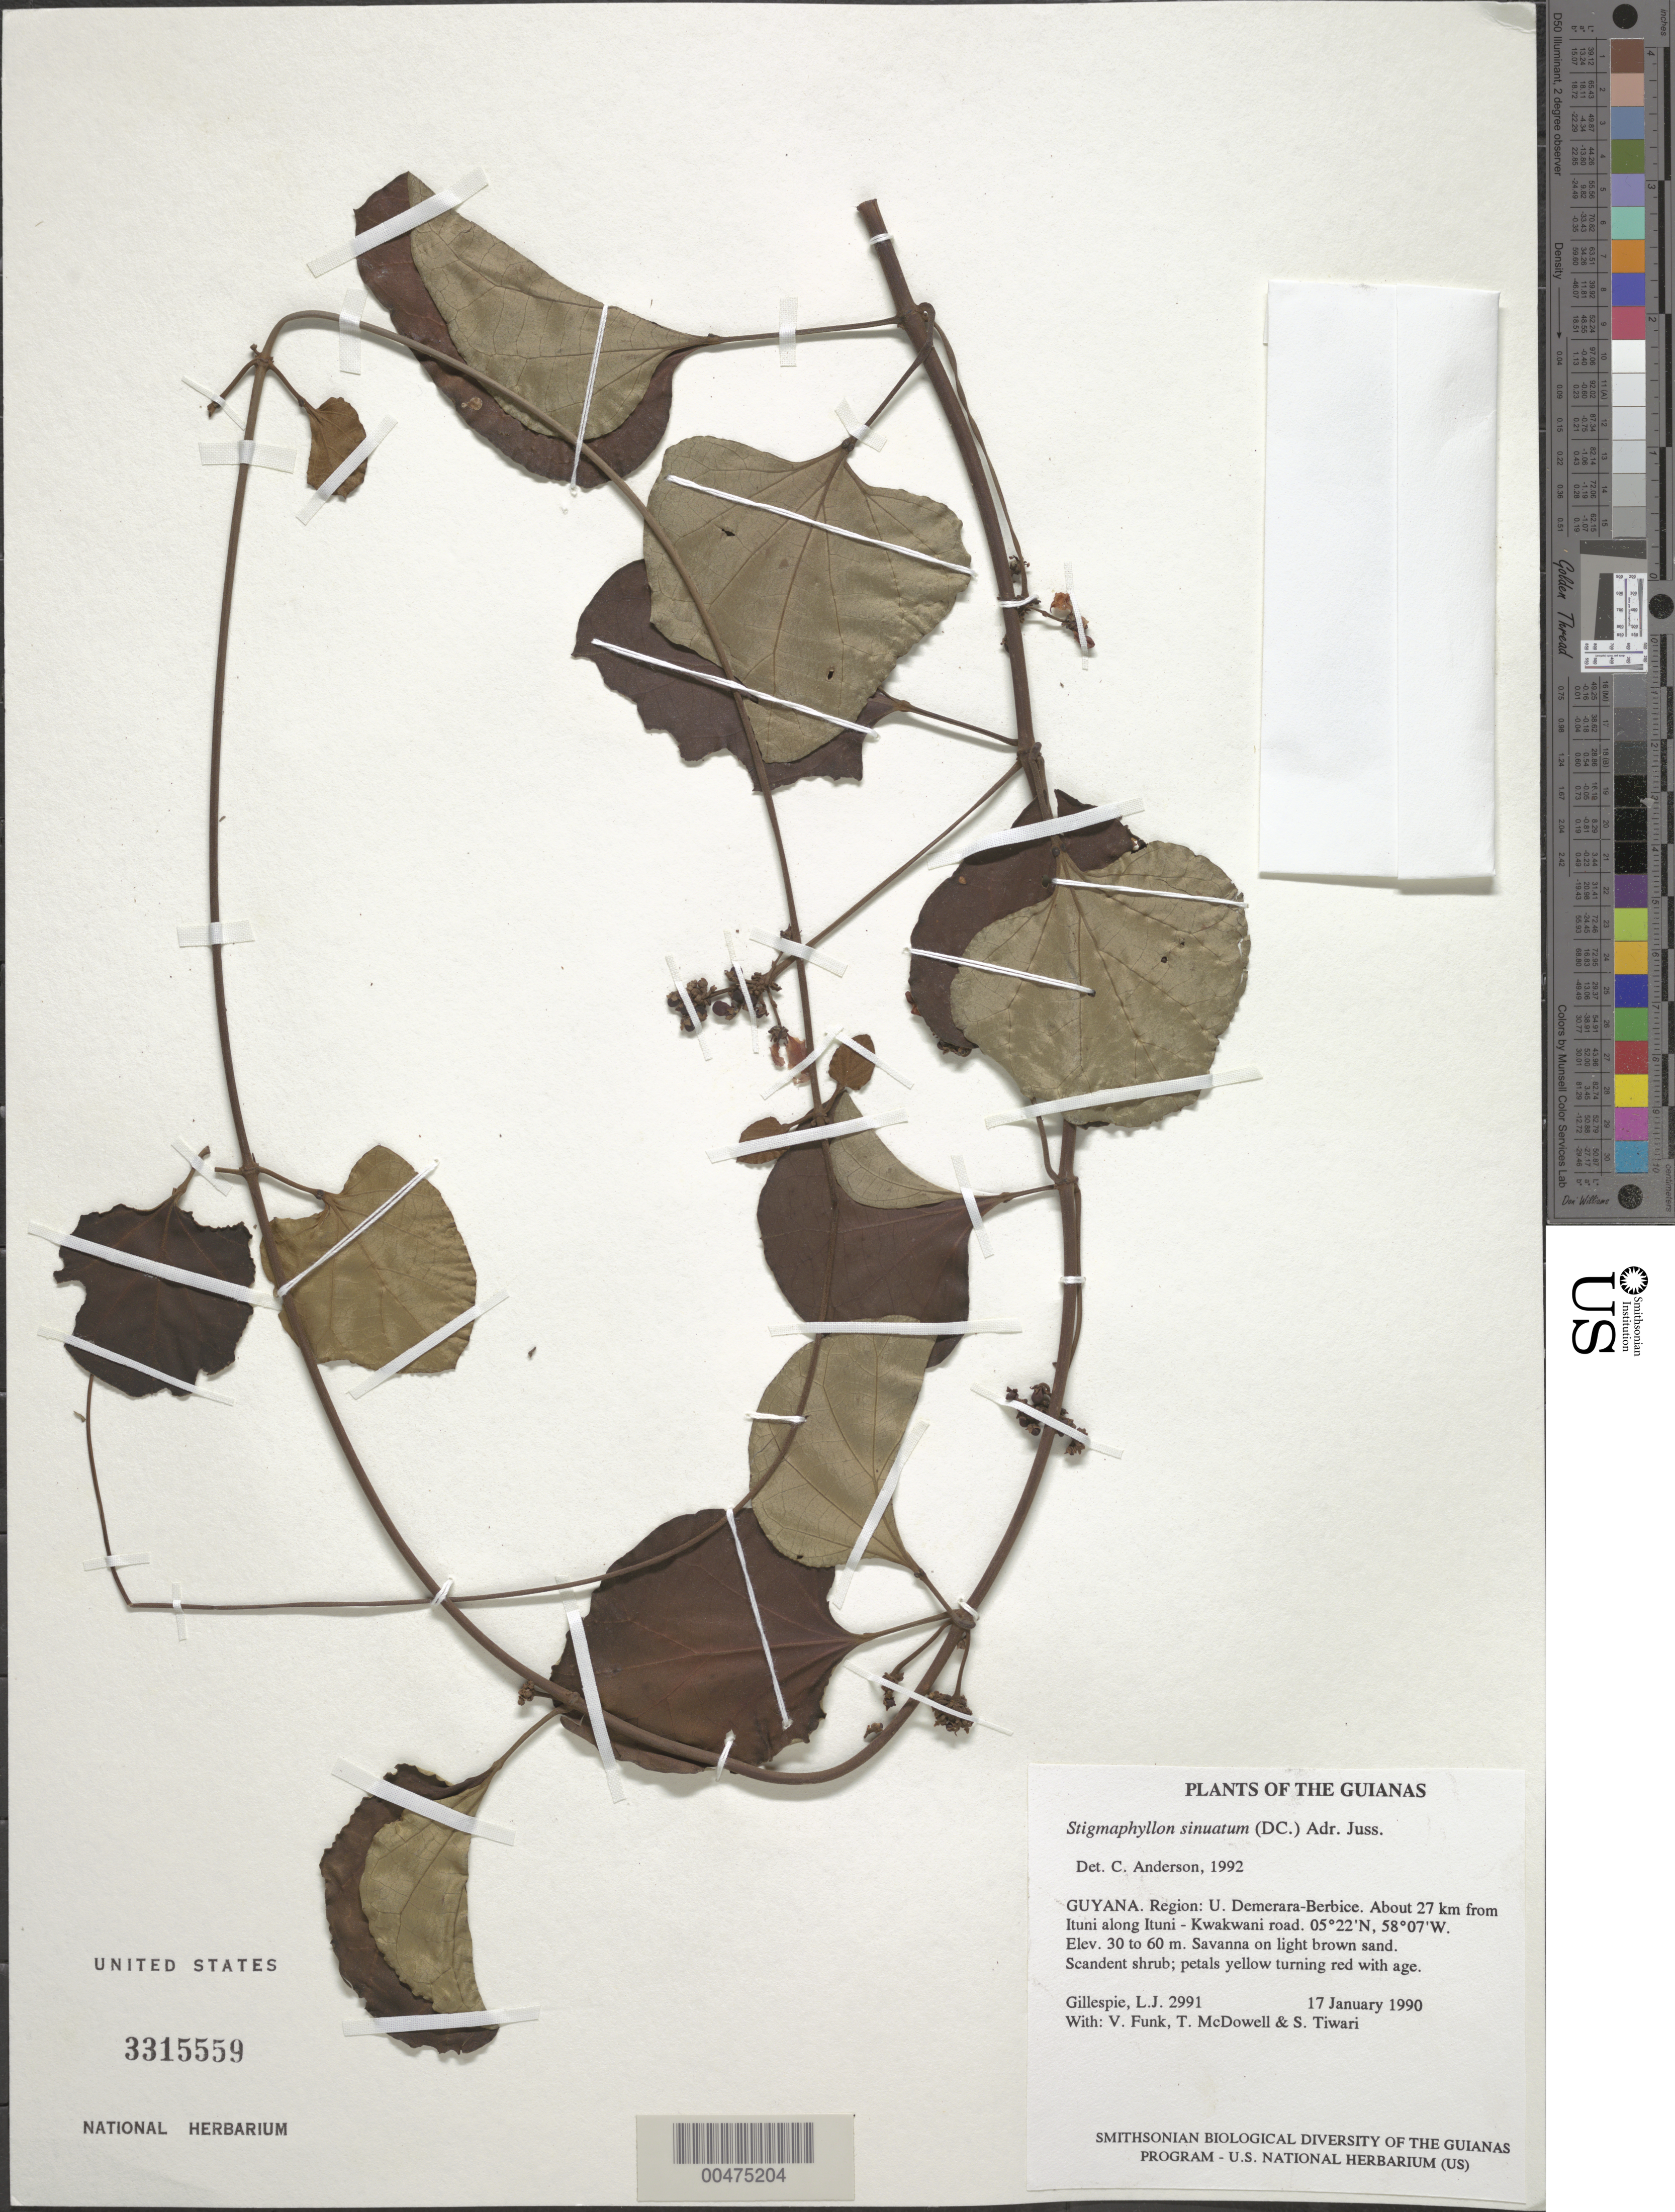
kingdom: Plantae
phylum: Tracheophyta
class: Magnoliopsida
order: Malpighiales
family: Malpighiaceae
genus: Stigmaphyllon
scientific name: Stigmaphyllon sinuatum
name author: (DC.) A. Juss.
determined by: Anderson, C.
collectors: L. J. Gillespie, V. Funk, T. McDowell & S. Tiwari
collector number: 2991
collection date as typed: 17 January 1990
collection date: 1990-01-17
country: Guyana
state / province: U. Demerara-Berbice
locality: About 27 km from Ituni along Ituni - Kwakwani road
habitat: Savanna on light brown sand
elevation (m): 30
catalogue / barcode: US 3315559